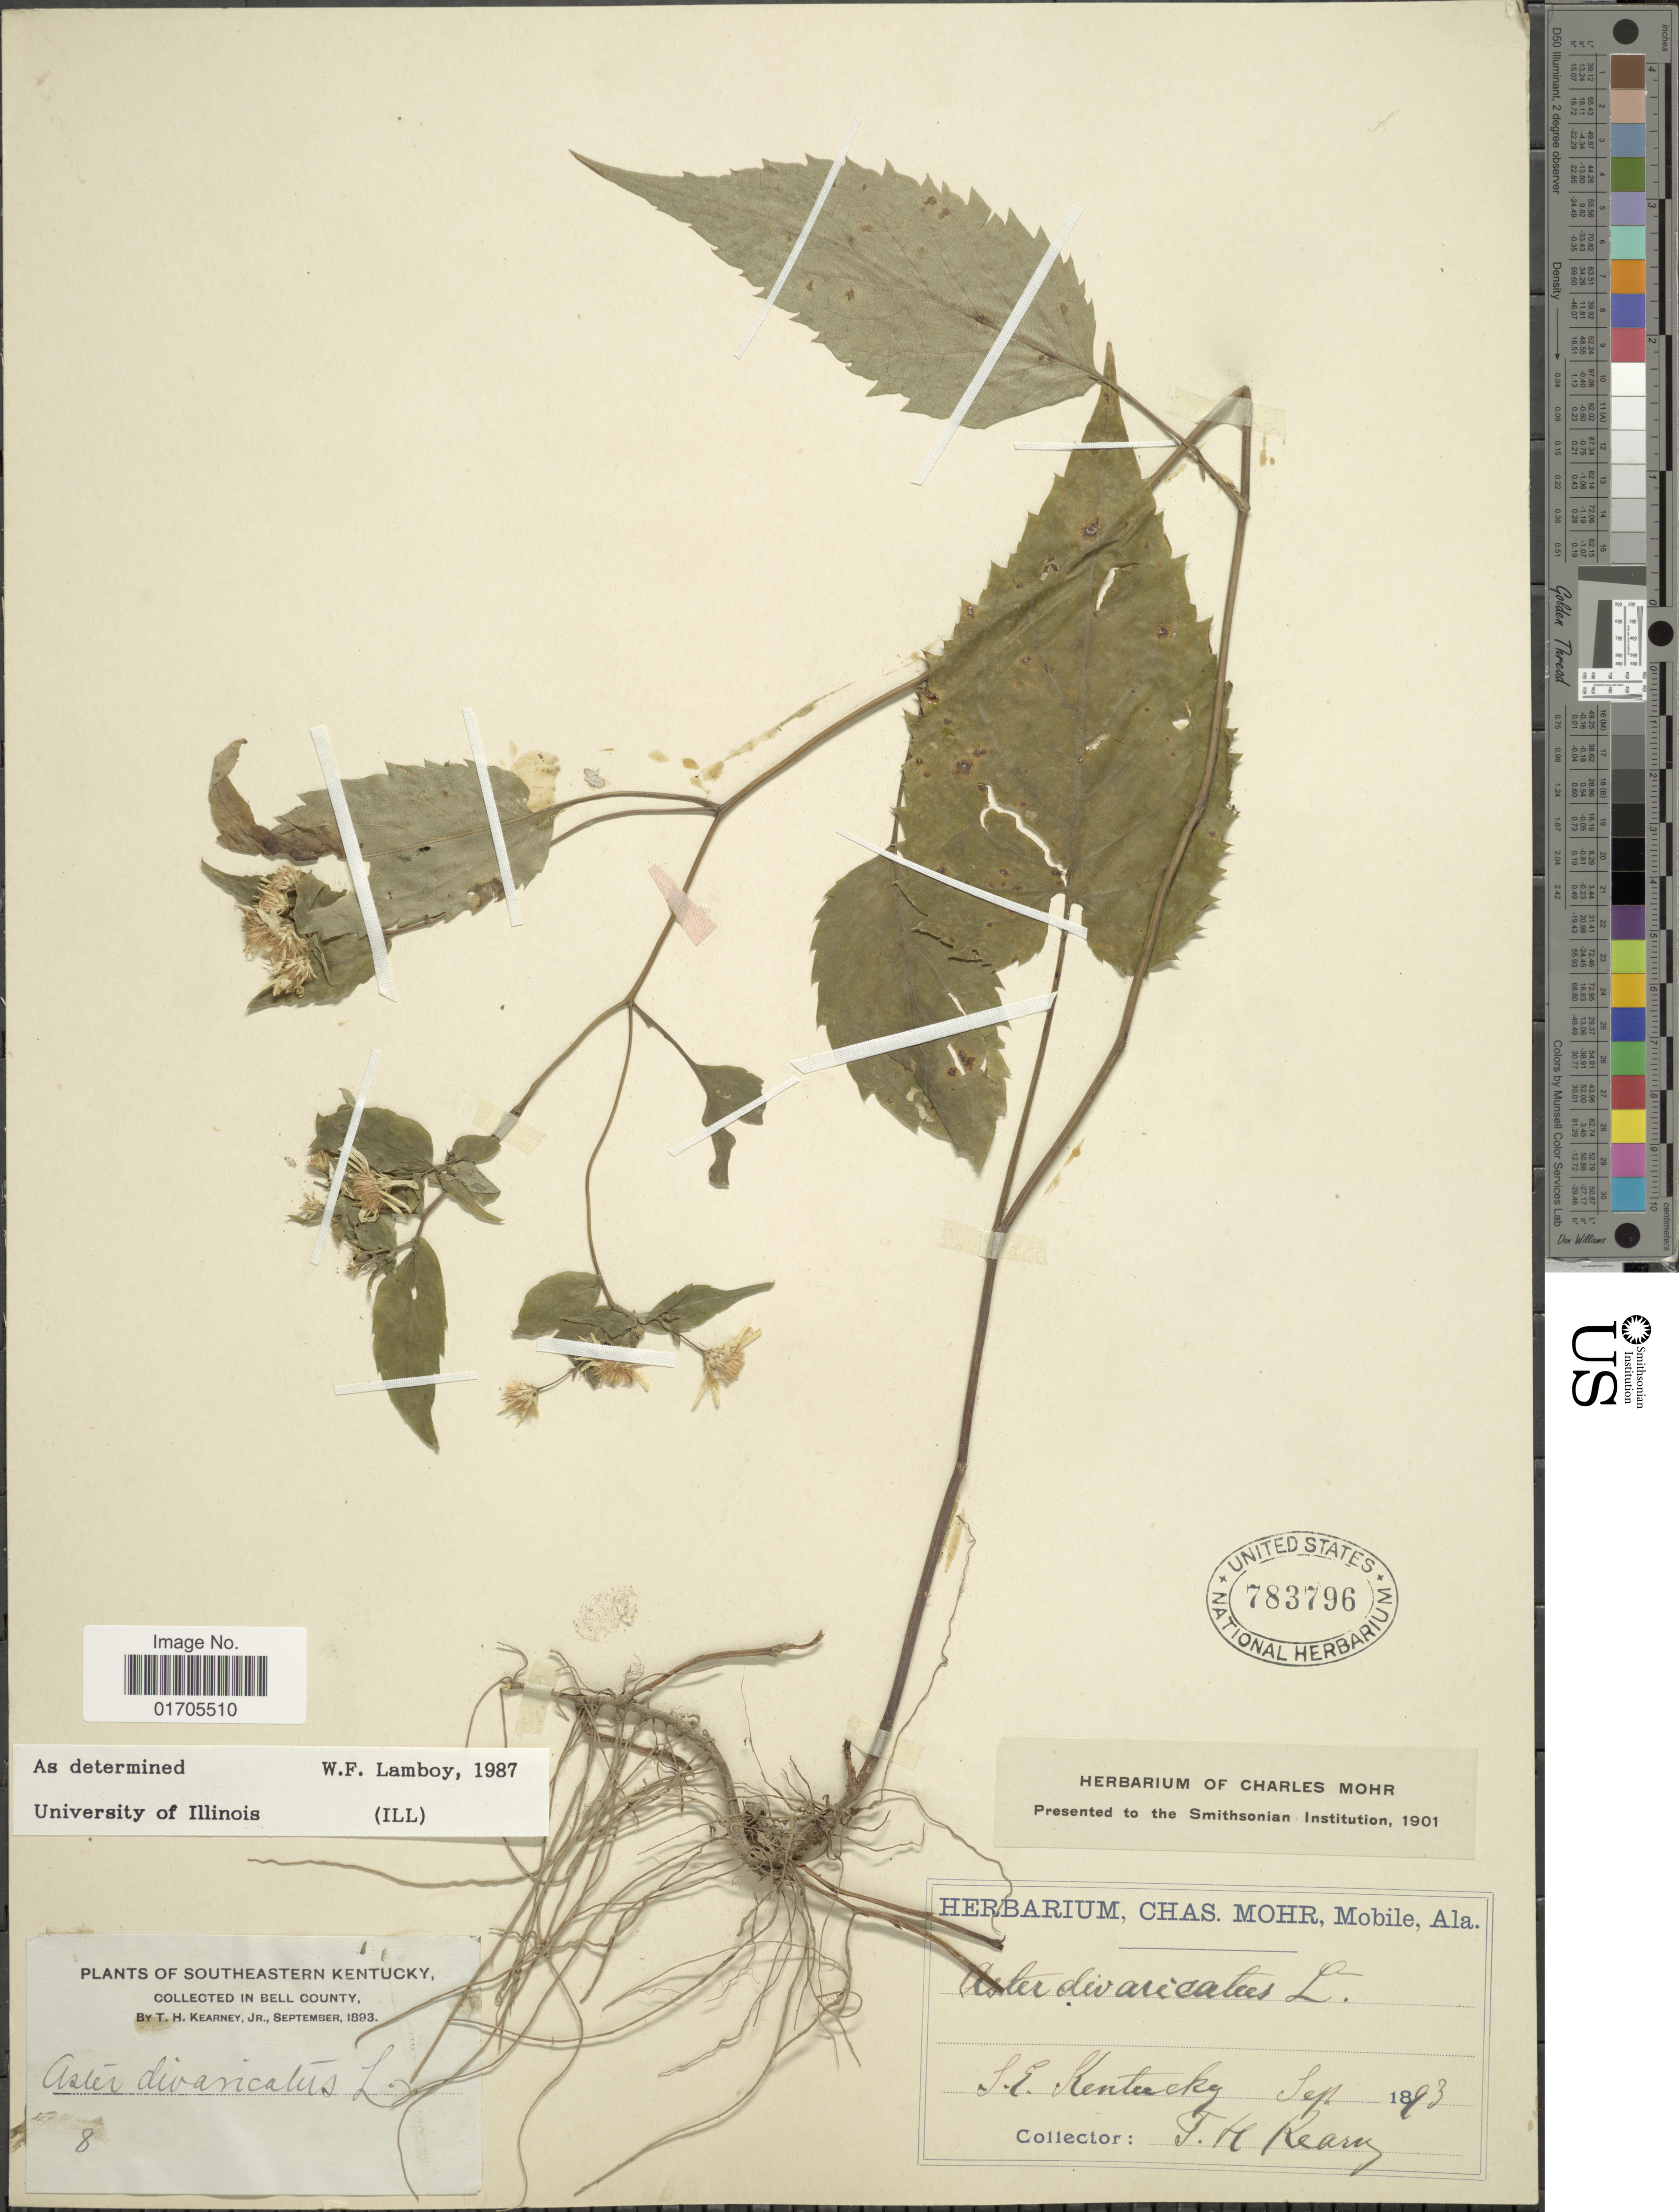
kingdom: Plantae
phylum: Tracheophyta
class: Magnoliopsida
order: Asterales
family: Asteraceae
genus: Eurybia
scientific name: Eurybia divaricata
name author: (L.) G.L. Nesom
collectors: T. H. Kearney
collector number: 8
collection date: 1893-09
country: United States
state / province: Kentucky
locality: Southeastern Kentucky. Bell County.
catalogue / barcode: US 783796